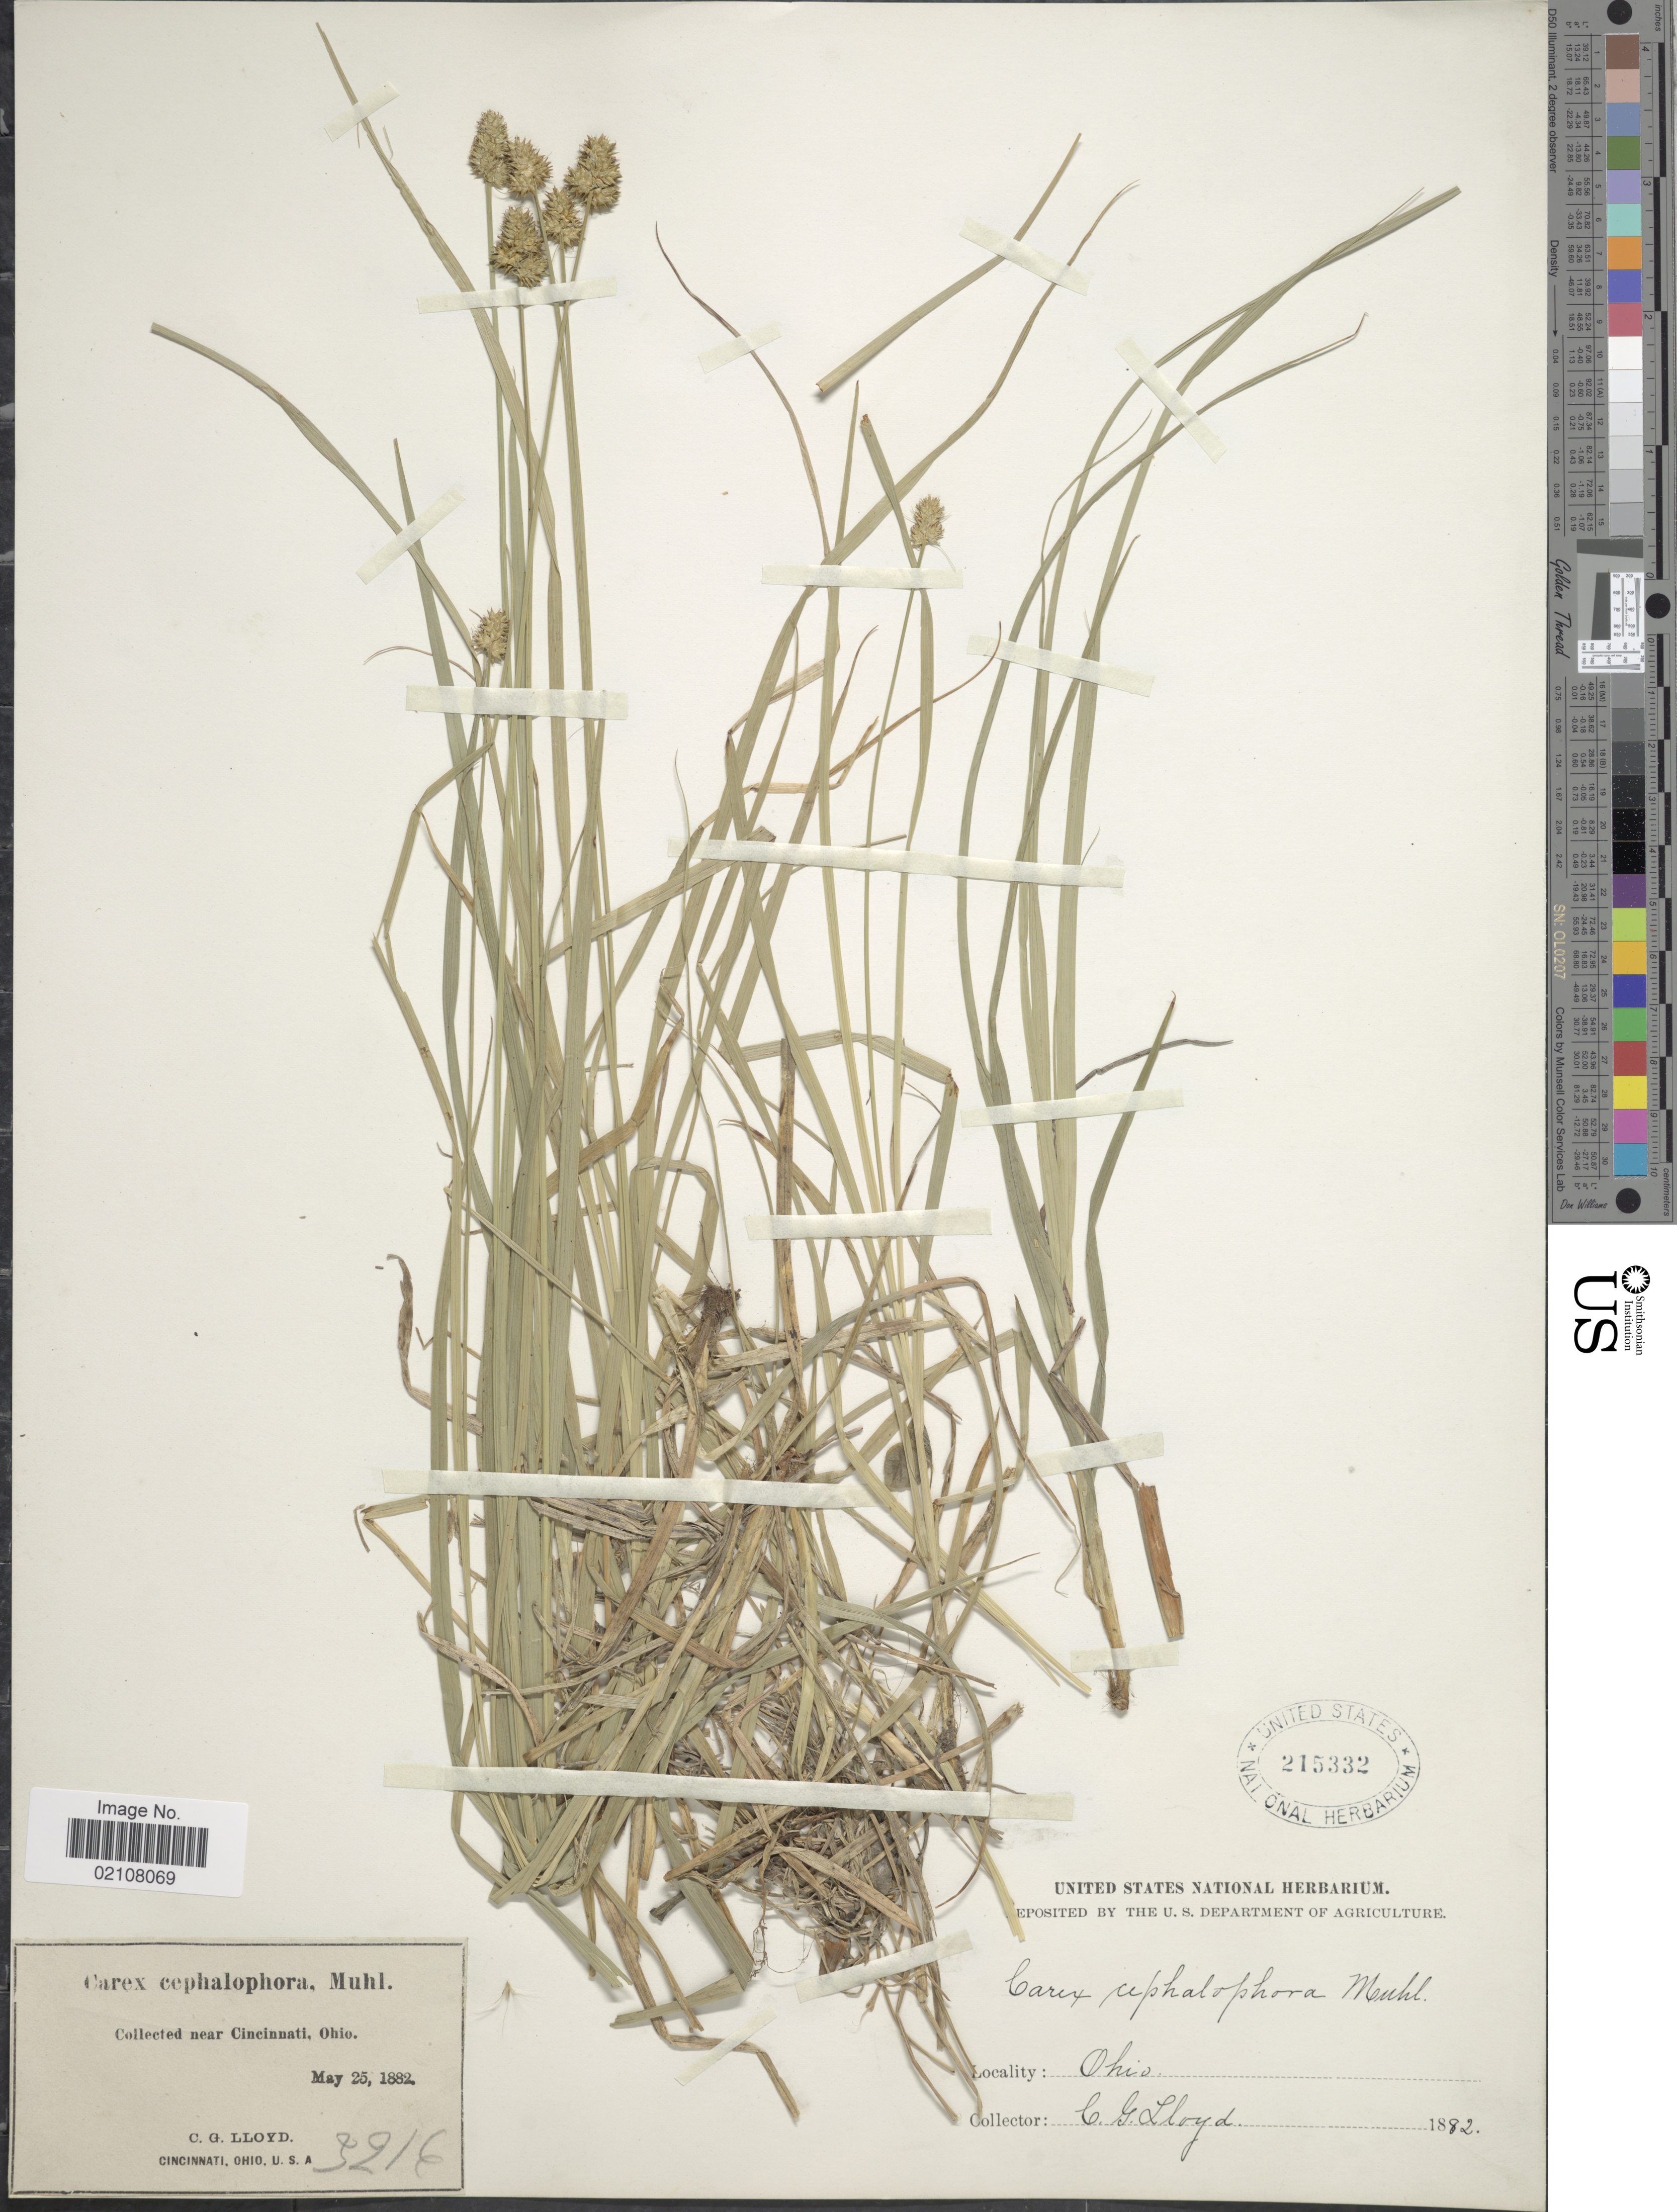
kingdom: Plantae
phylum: Tracheophyta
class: Liliopsida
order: Poales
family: Cyperaceae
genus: Carex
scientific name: Carex cephalophora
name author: Muhl. ex Willd.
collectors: C. G. Lloyd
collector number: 3216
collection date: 1882-05-25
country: United States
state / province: Ohio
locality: Near Cincinnati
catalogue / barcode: US 215332